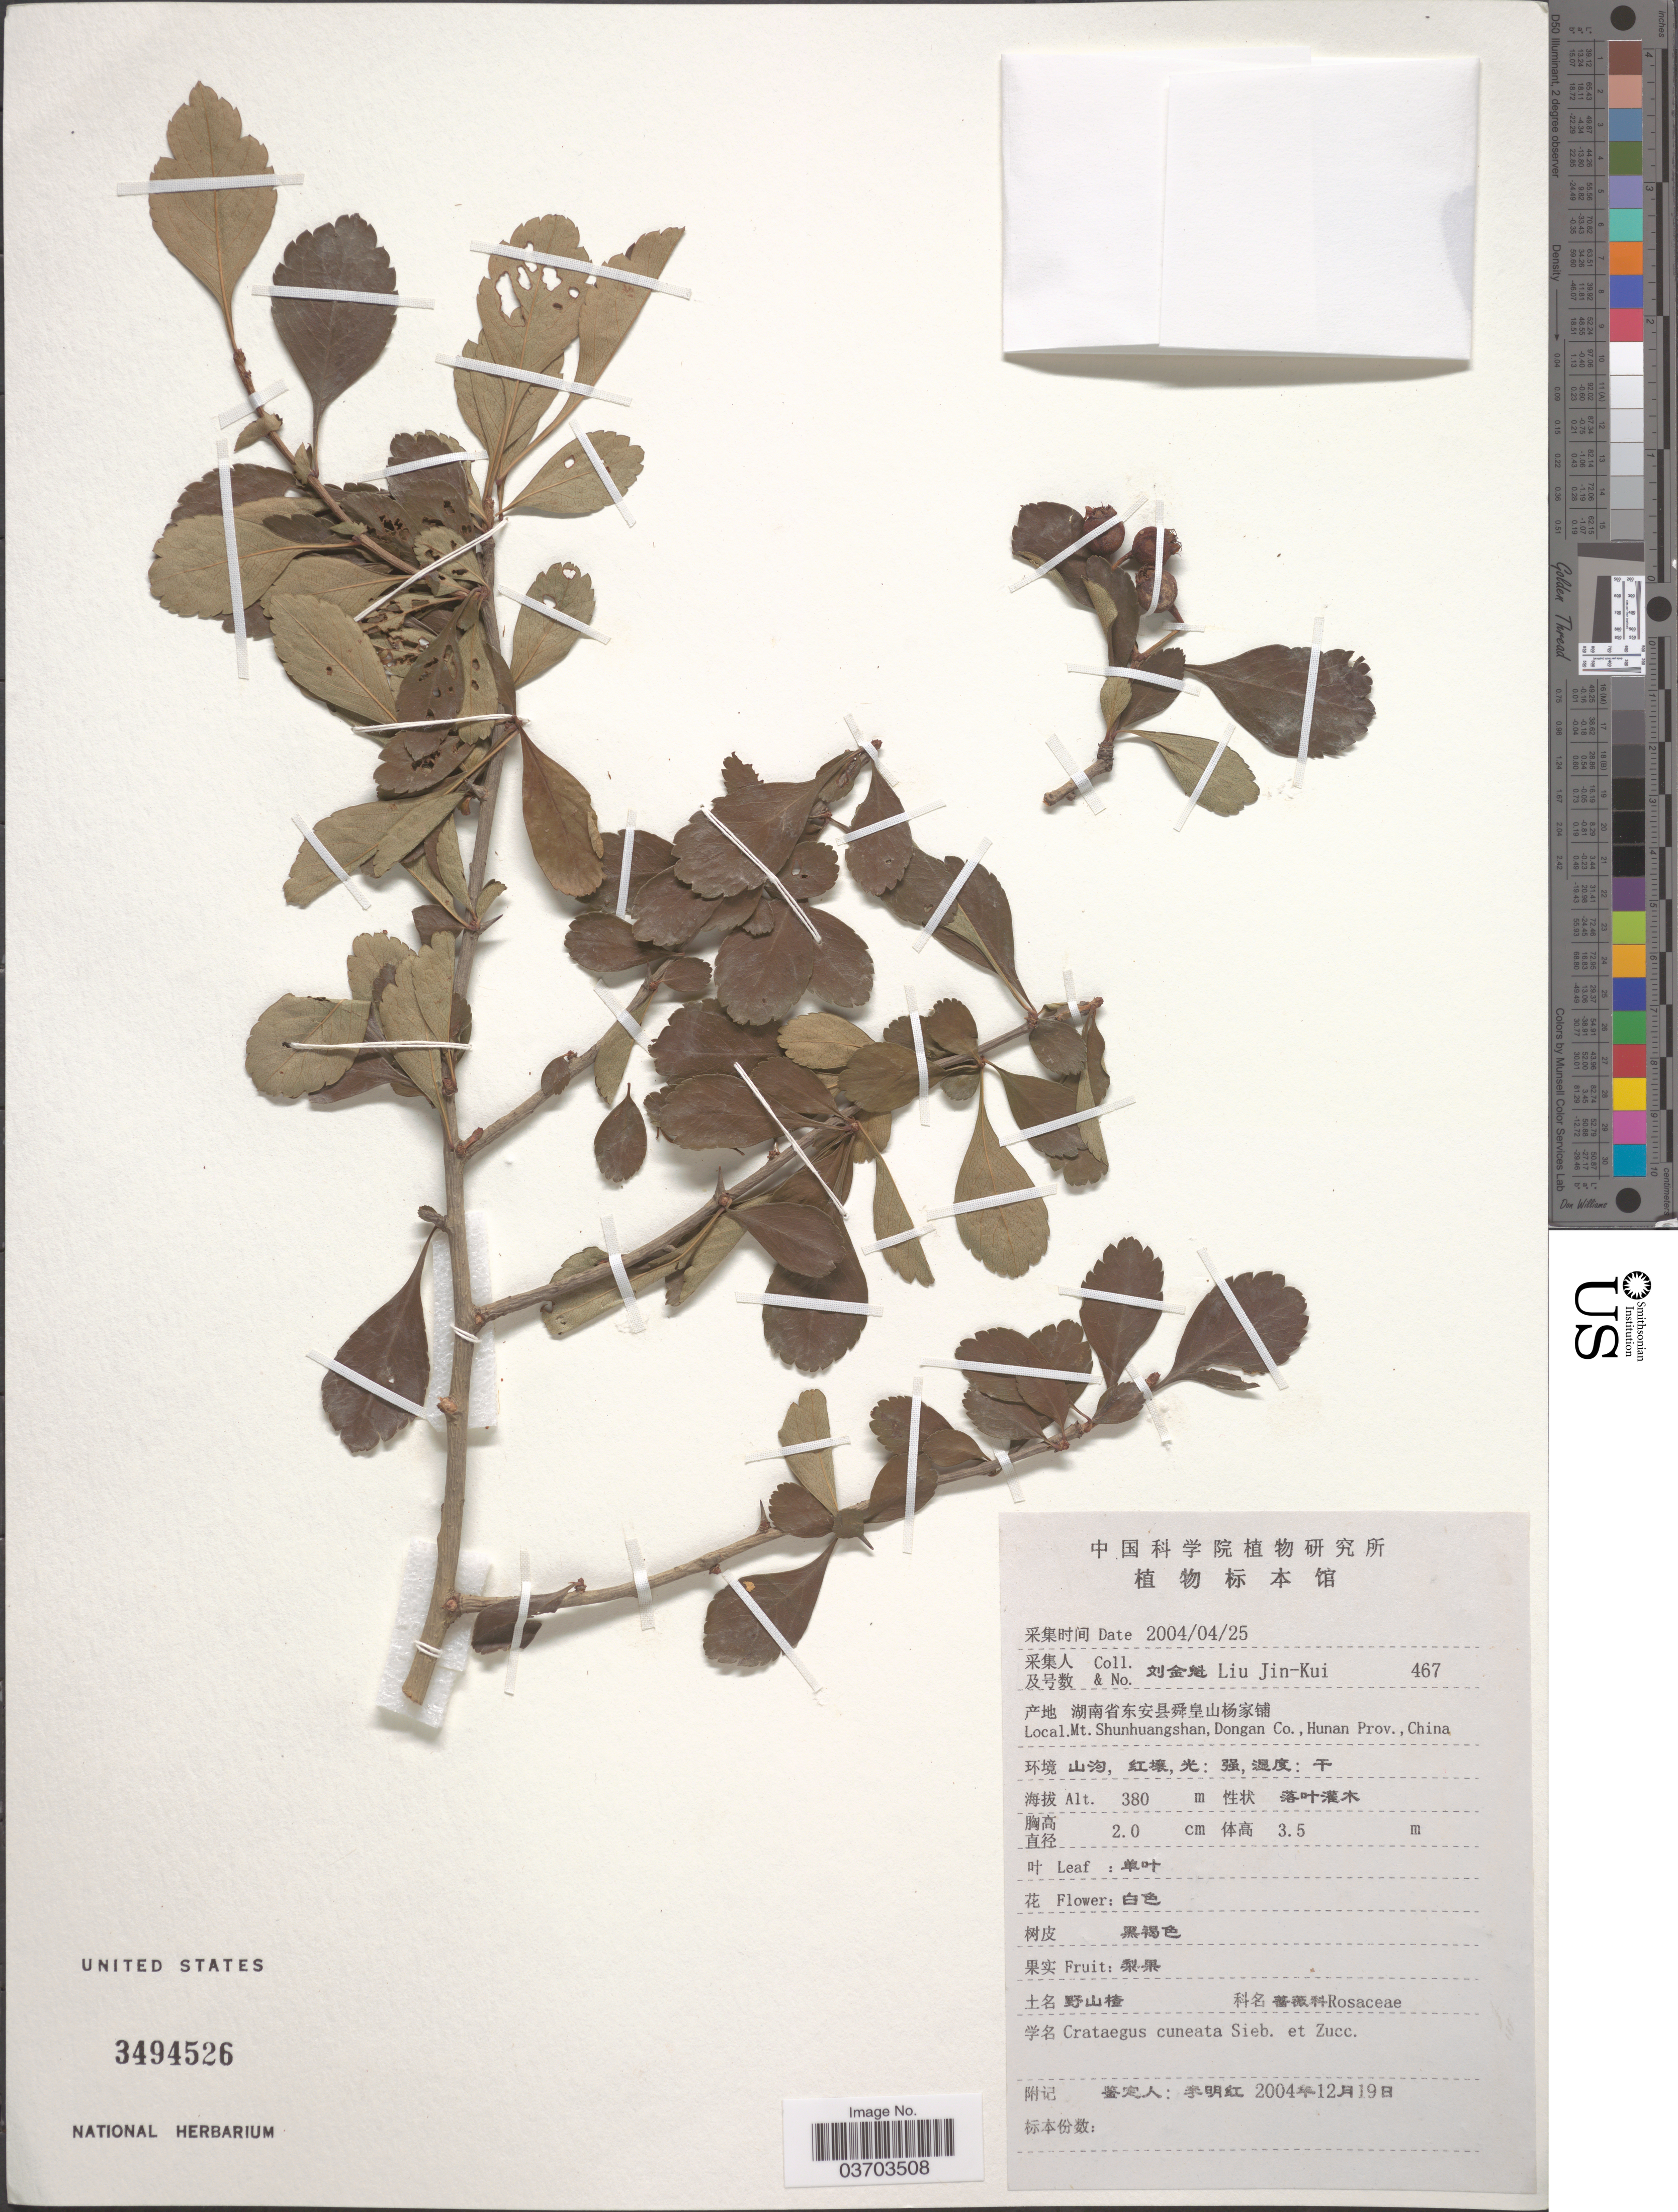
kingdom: Plantae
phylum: Tracheophyta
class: Magnoliopsida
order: Rosales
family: Rosaceae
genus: Crataegus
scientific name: Crataegus cuneata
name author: Siebold & Zucc.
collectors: Liu Jin-Kui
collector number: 467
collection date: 2004-04-25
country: China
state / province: Hunan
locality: Mt. Shunhuangshan, Dongan Co.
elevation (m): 380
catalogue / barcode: US 3494526